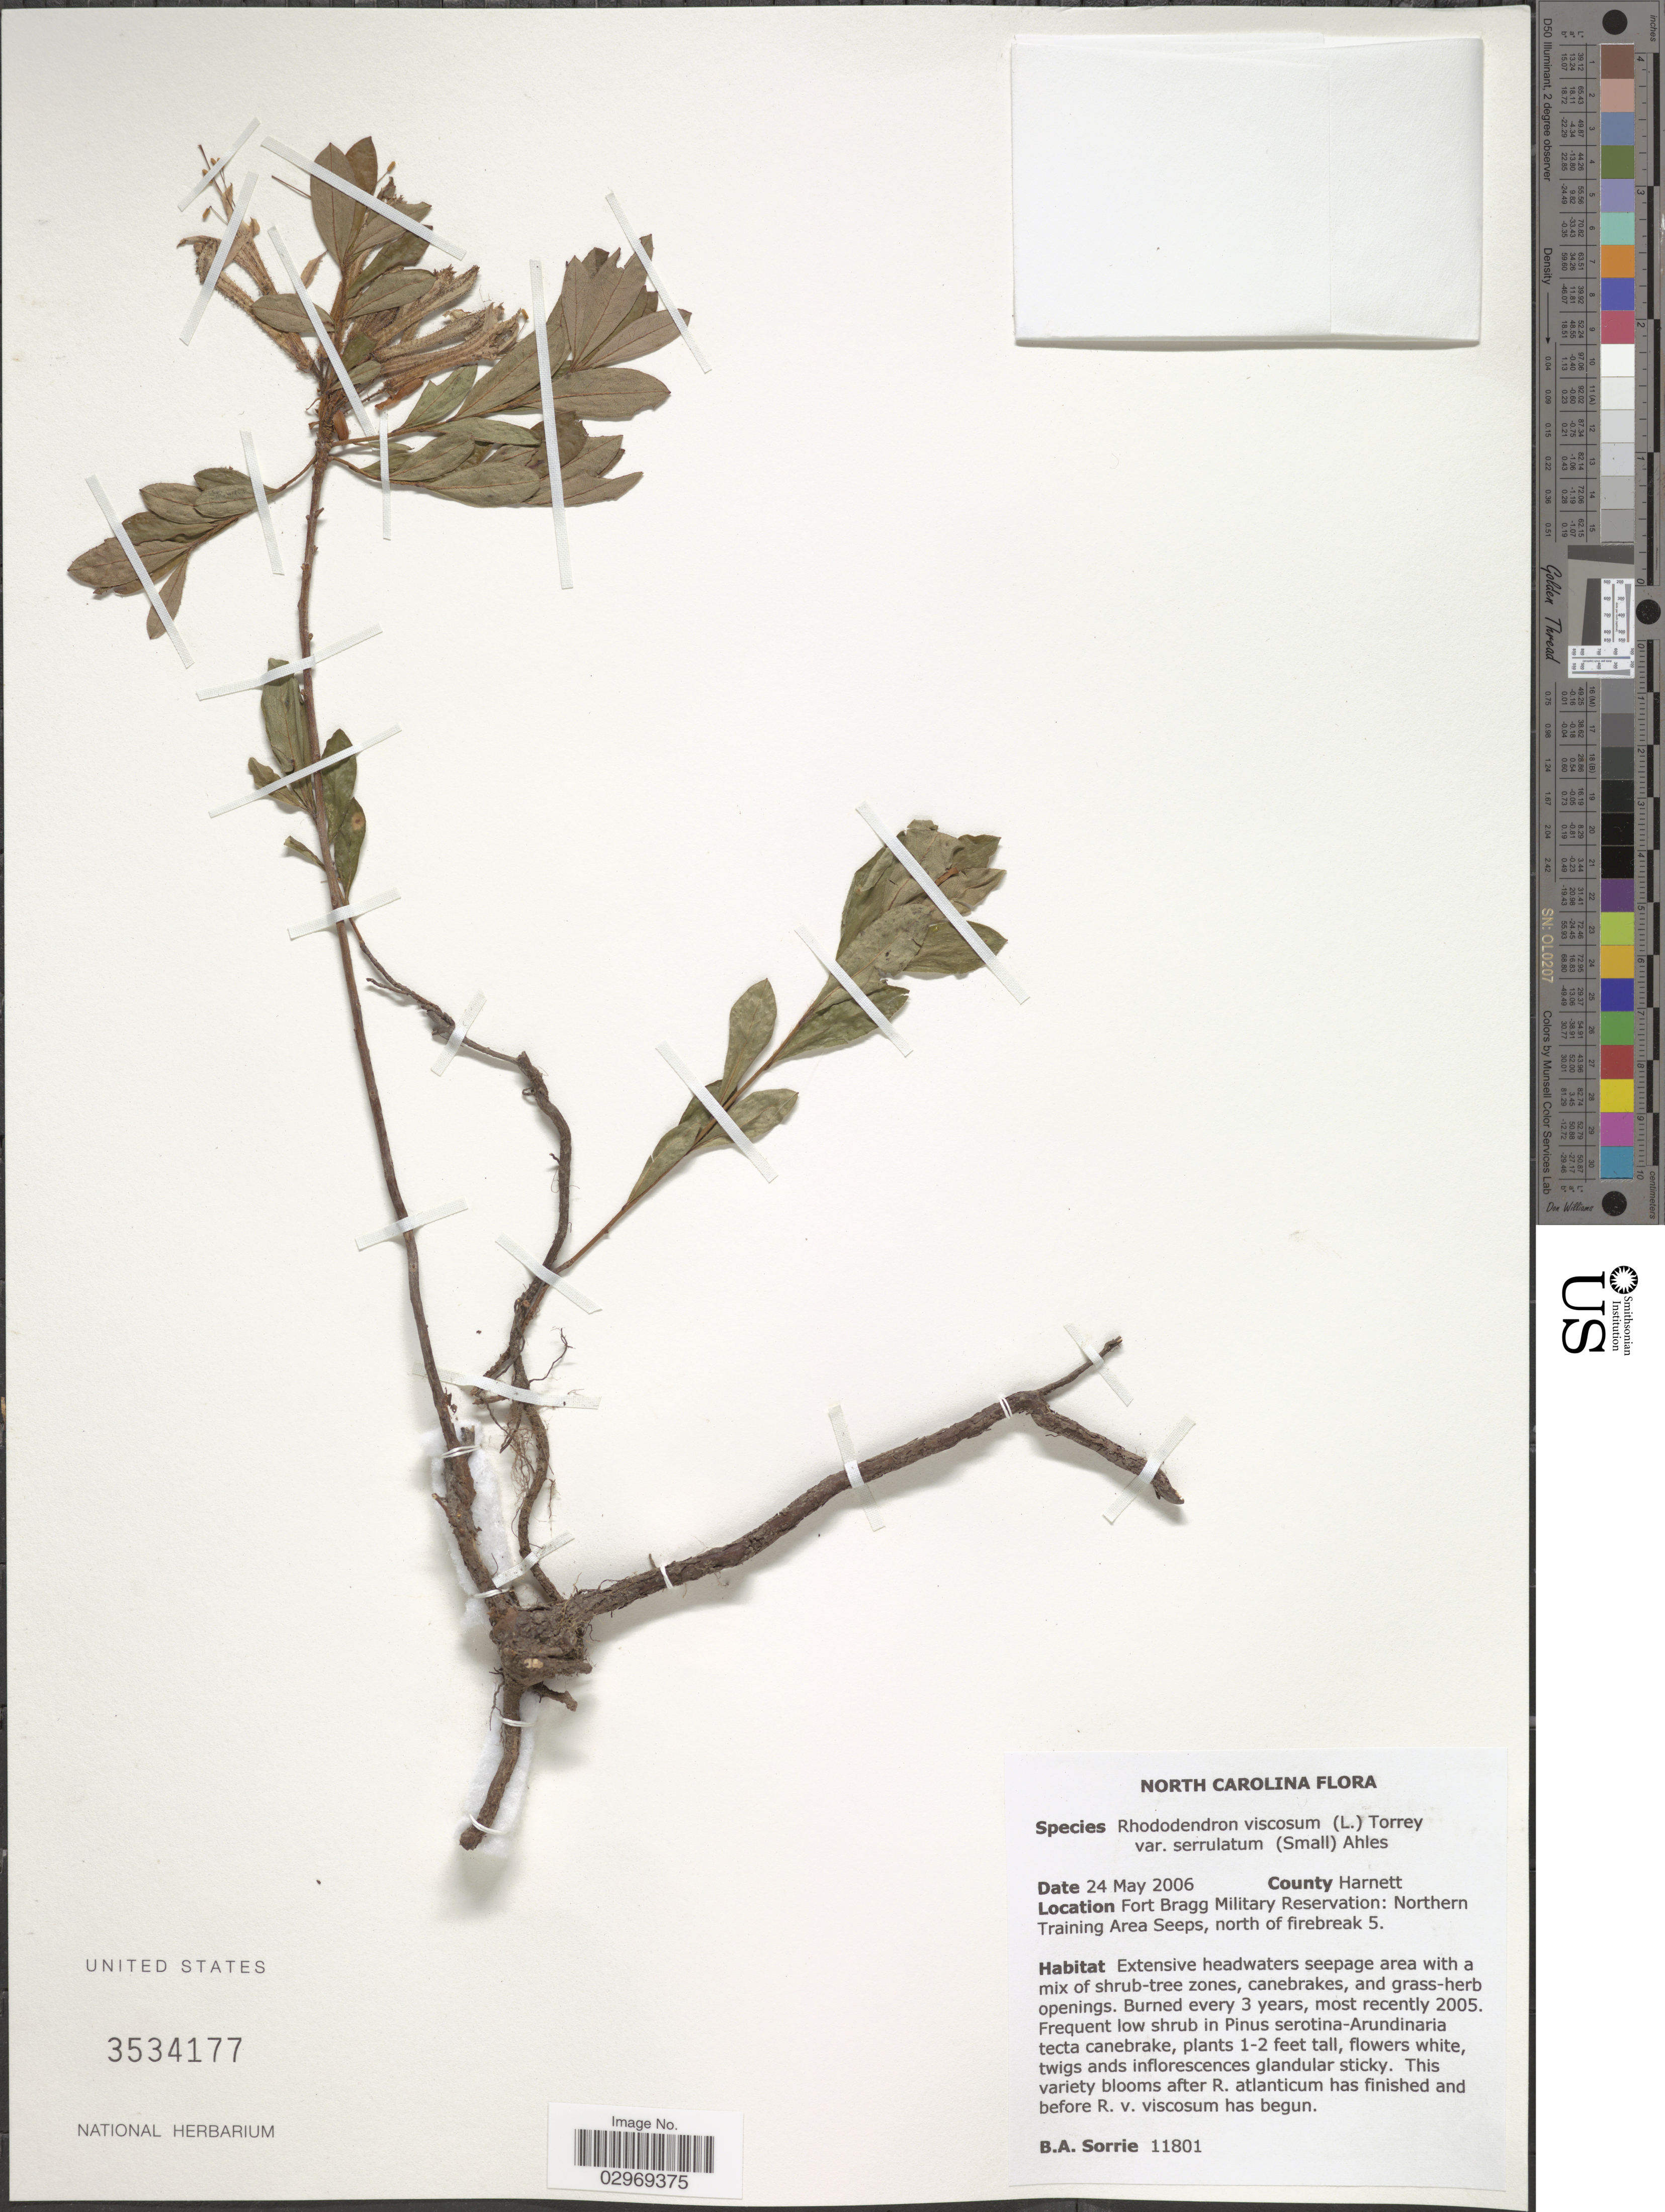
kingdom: Plantae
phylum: Tracheophyta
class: Magnoliopsida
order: Ericales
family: Ericaceae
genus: Rhododendron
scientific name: Rhododendron serrulatum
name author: (Small) Millais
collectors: B. Sorrie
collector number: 11801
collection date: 2006-05-24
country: United States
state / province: North Carolina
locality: County Harnett. Fort Bragg Military Reservation: Northern Training Area Seeps, north of firebreak 5.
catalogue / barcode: US 3534177